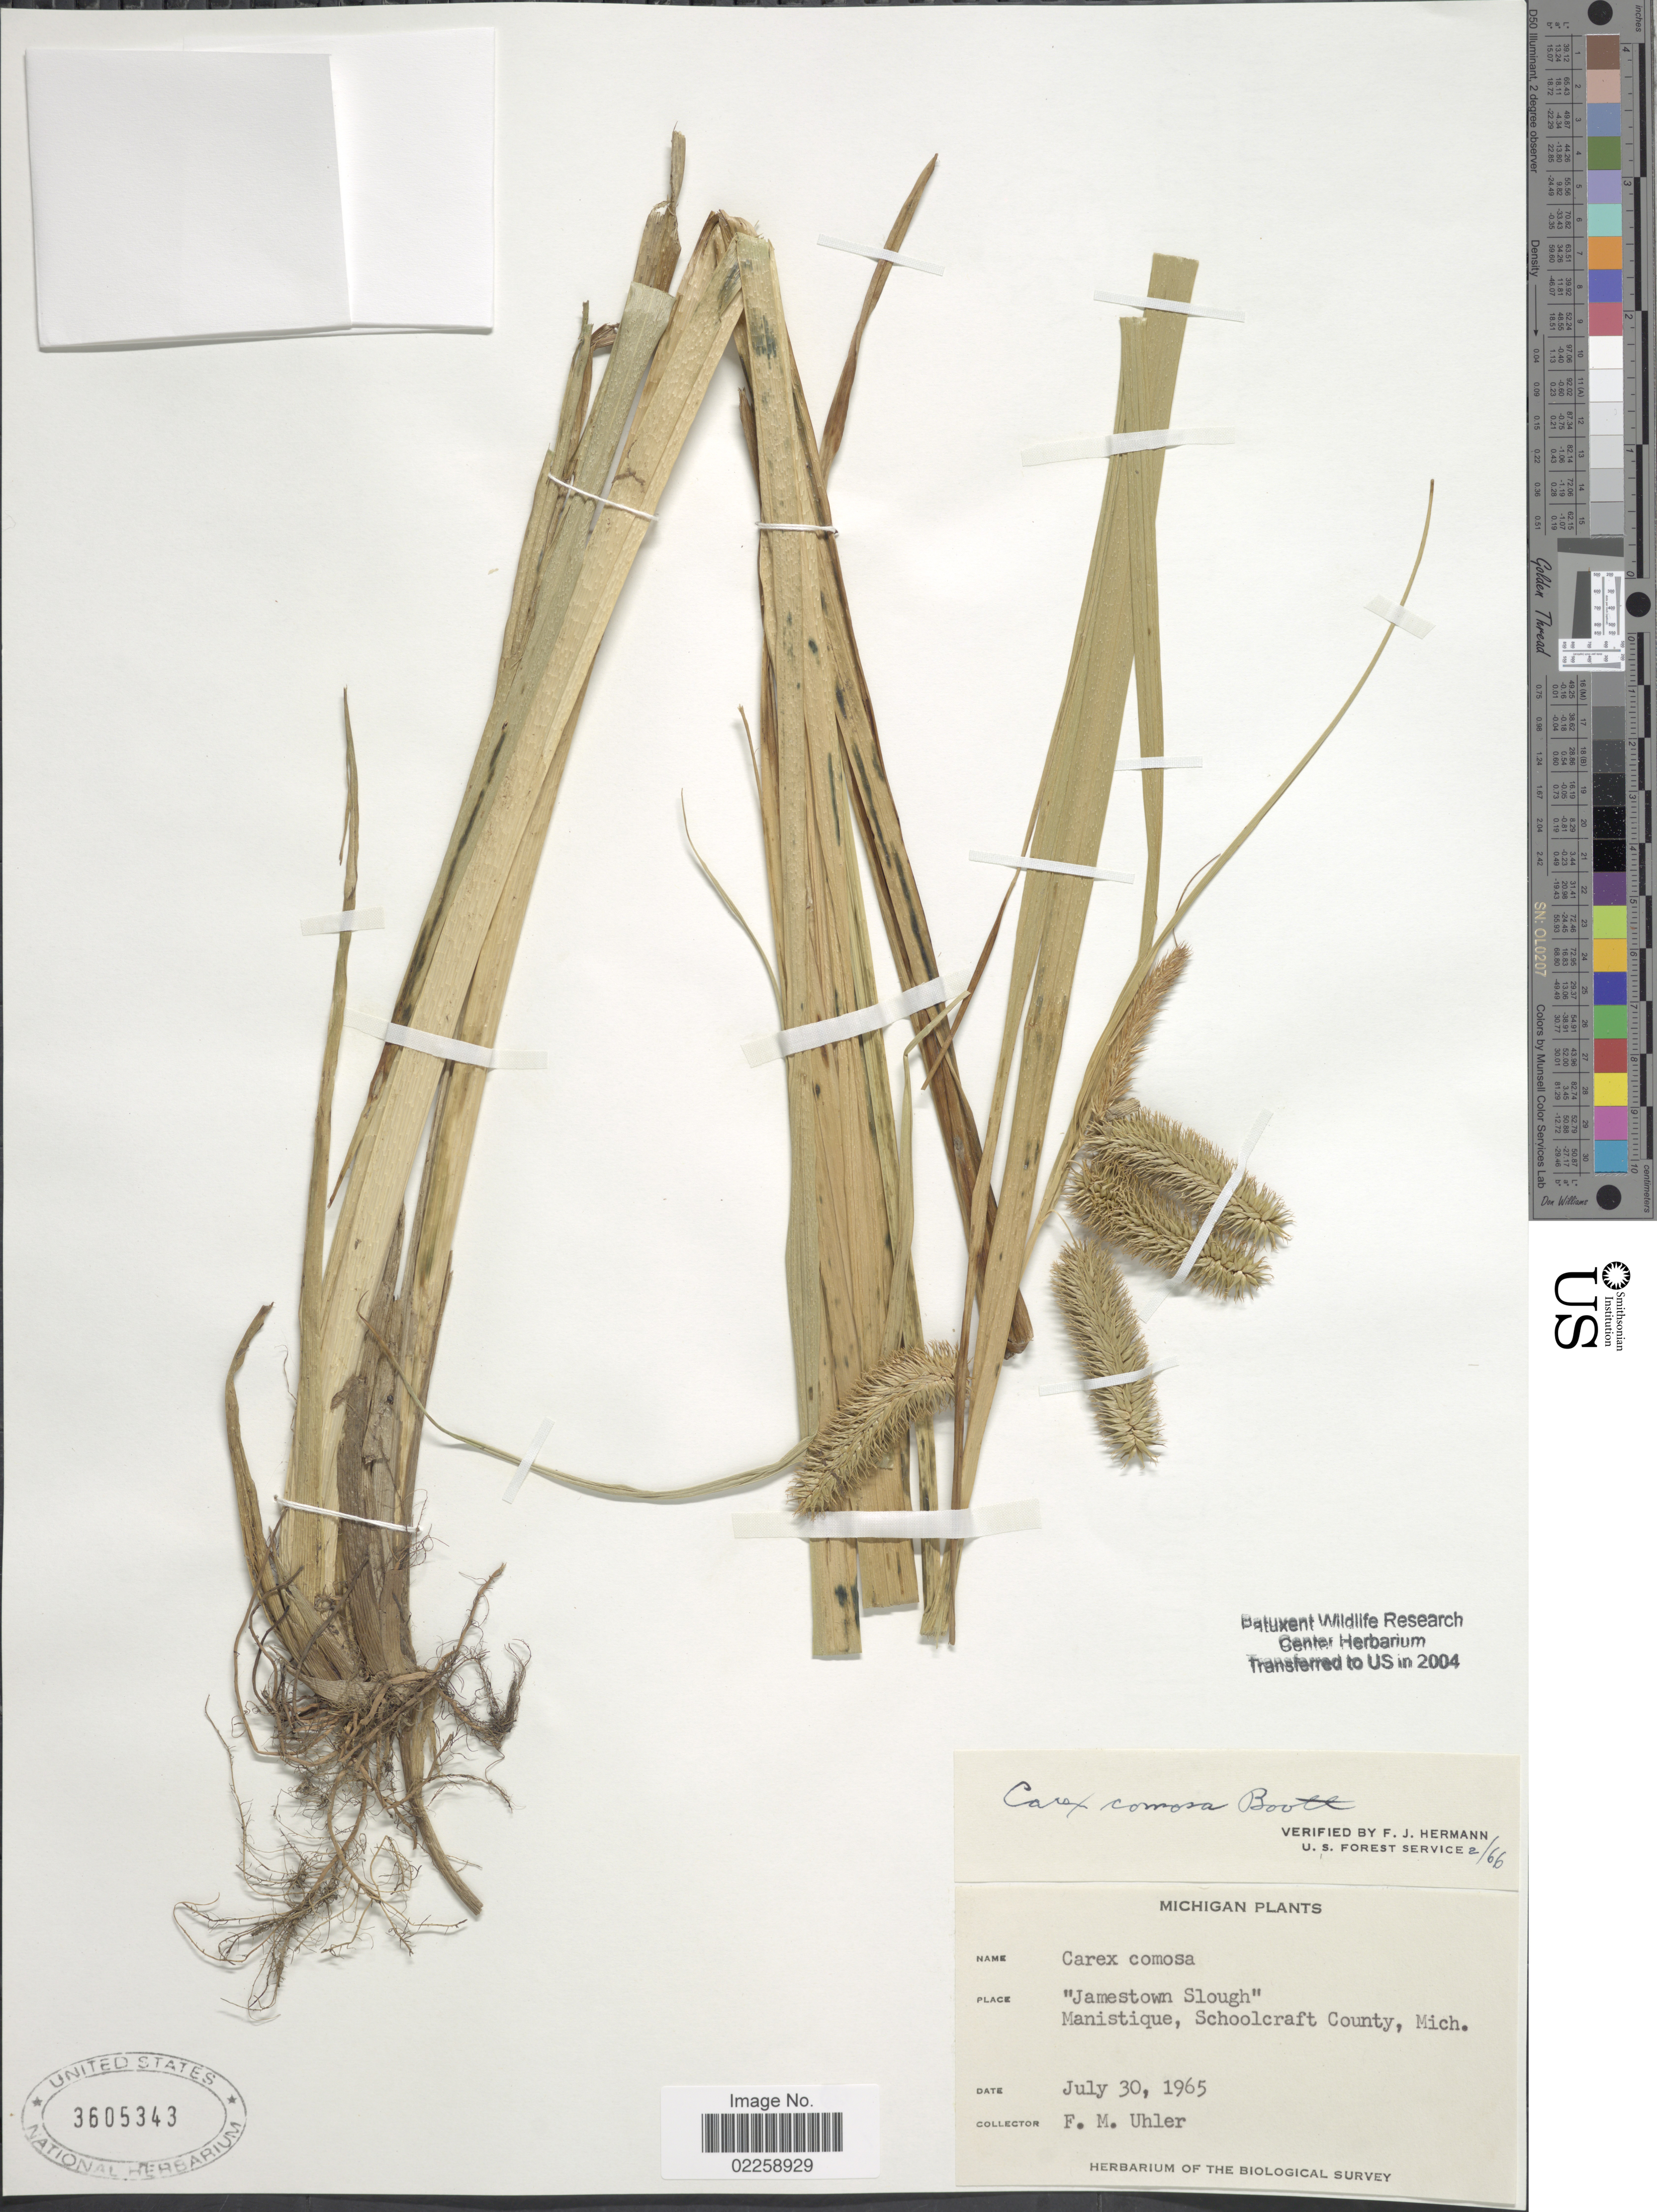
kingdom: Plantae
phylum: Tracheophyta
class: Liliopsida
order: Poales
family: Cyperaceae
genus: Carex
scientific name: Carex comosa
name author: Boott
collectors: F. M. Uhler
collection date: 1965-07-30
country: United States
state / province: Michigan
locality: Jamestown Slough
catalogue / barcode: US 3605343